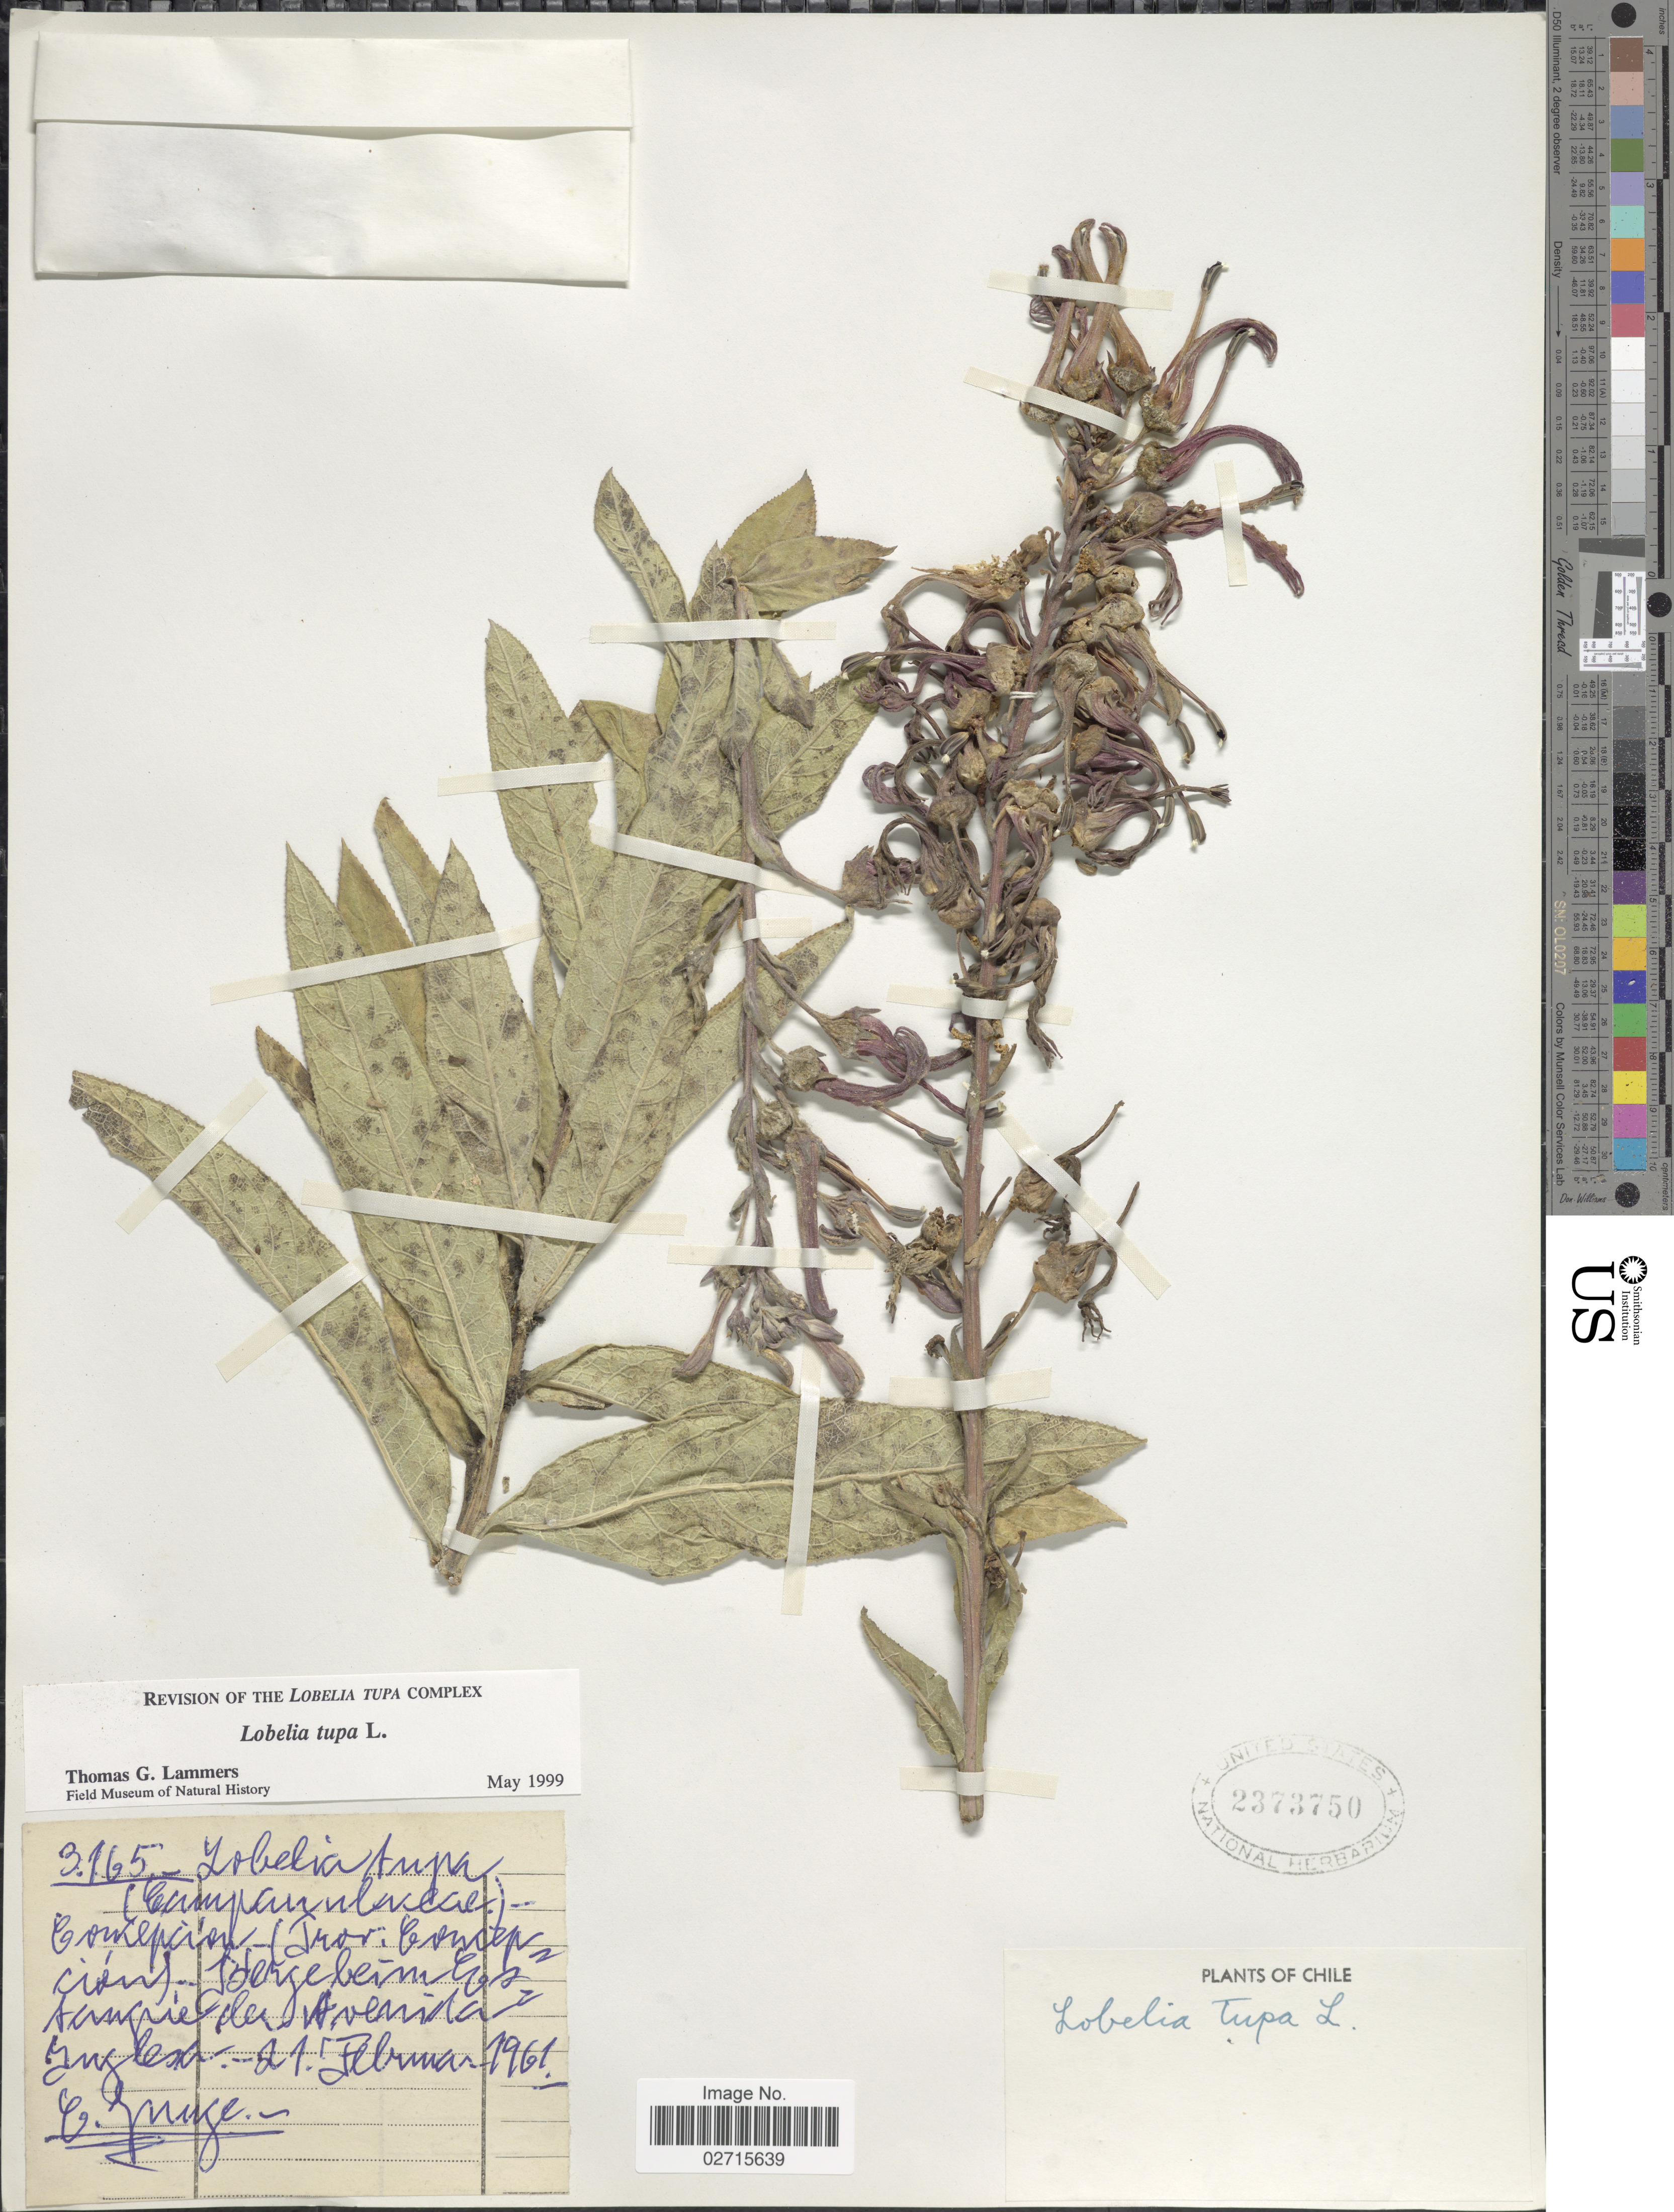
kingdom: Plantae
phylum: Tracheophyta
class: Magnoliopsida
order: Asterales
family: Campanulaceae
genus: Lobelia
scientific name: Lobelia tupa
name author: L.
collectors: E. Junge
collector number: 3165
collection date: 1961-02-21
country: Chile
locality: Concepcion, (Prov. Concepcion), Berge beim Estanque de Avenida Inglesa.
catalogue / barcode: US 2373750